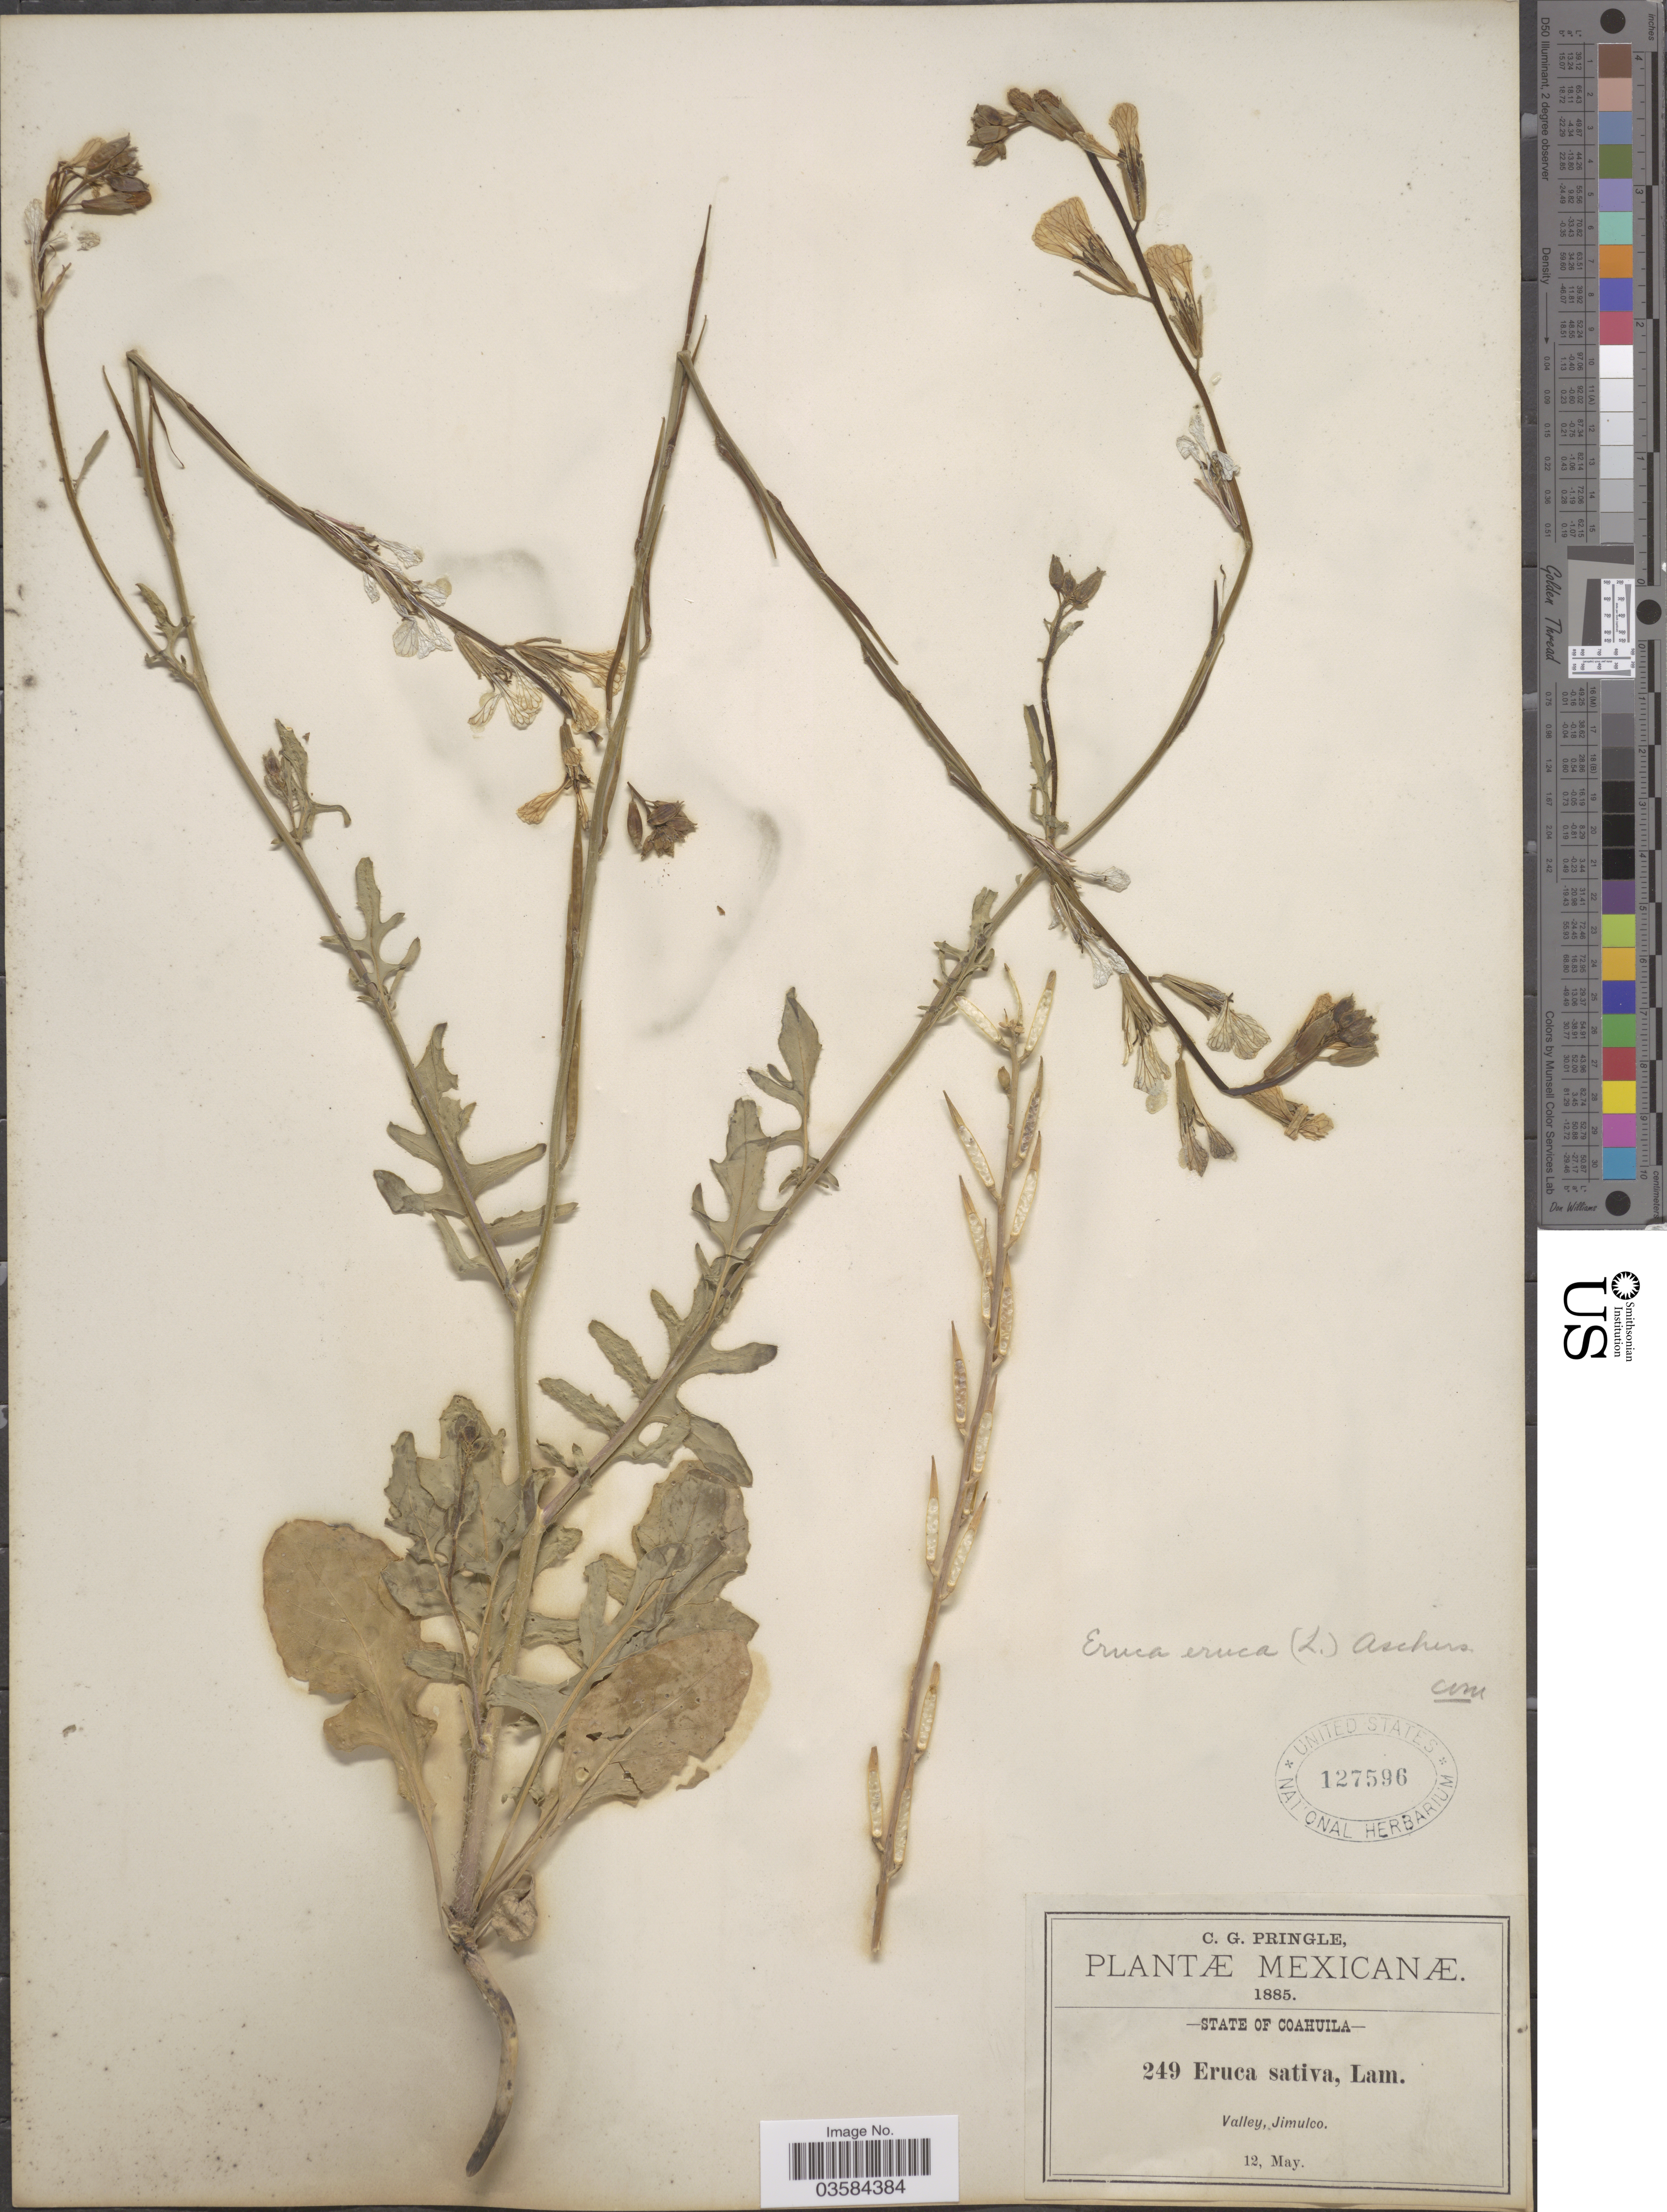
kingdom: Plantae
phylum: Tracheophyta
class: Magnoliopsida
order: Brassicales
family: Brassicaceae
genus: Eruca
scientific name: Eruca sativa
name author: Mill.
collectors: C. G. Pringle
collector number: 249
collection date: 1885-05-12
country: Mexico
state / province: Coahuila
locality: Valley, Jimulco.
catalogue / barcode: US 127596